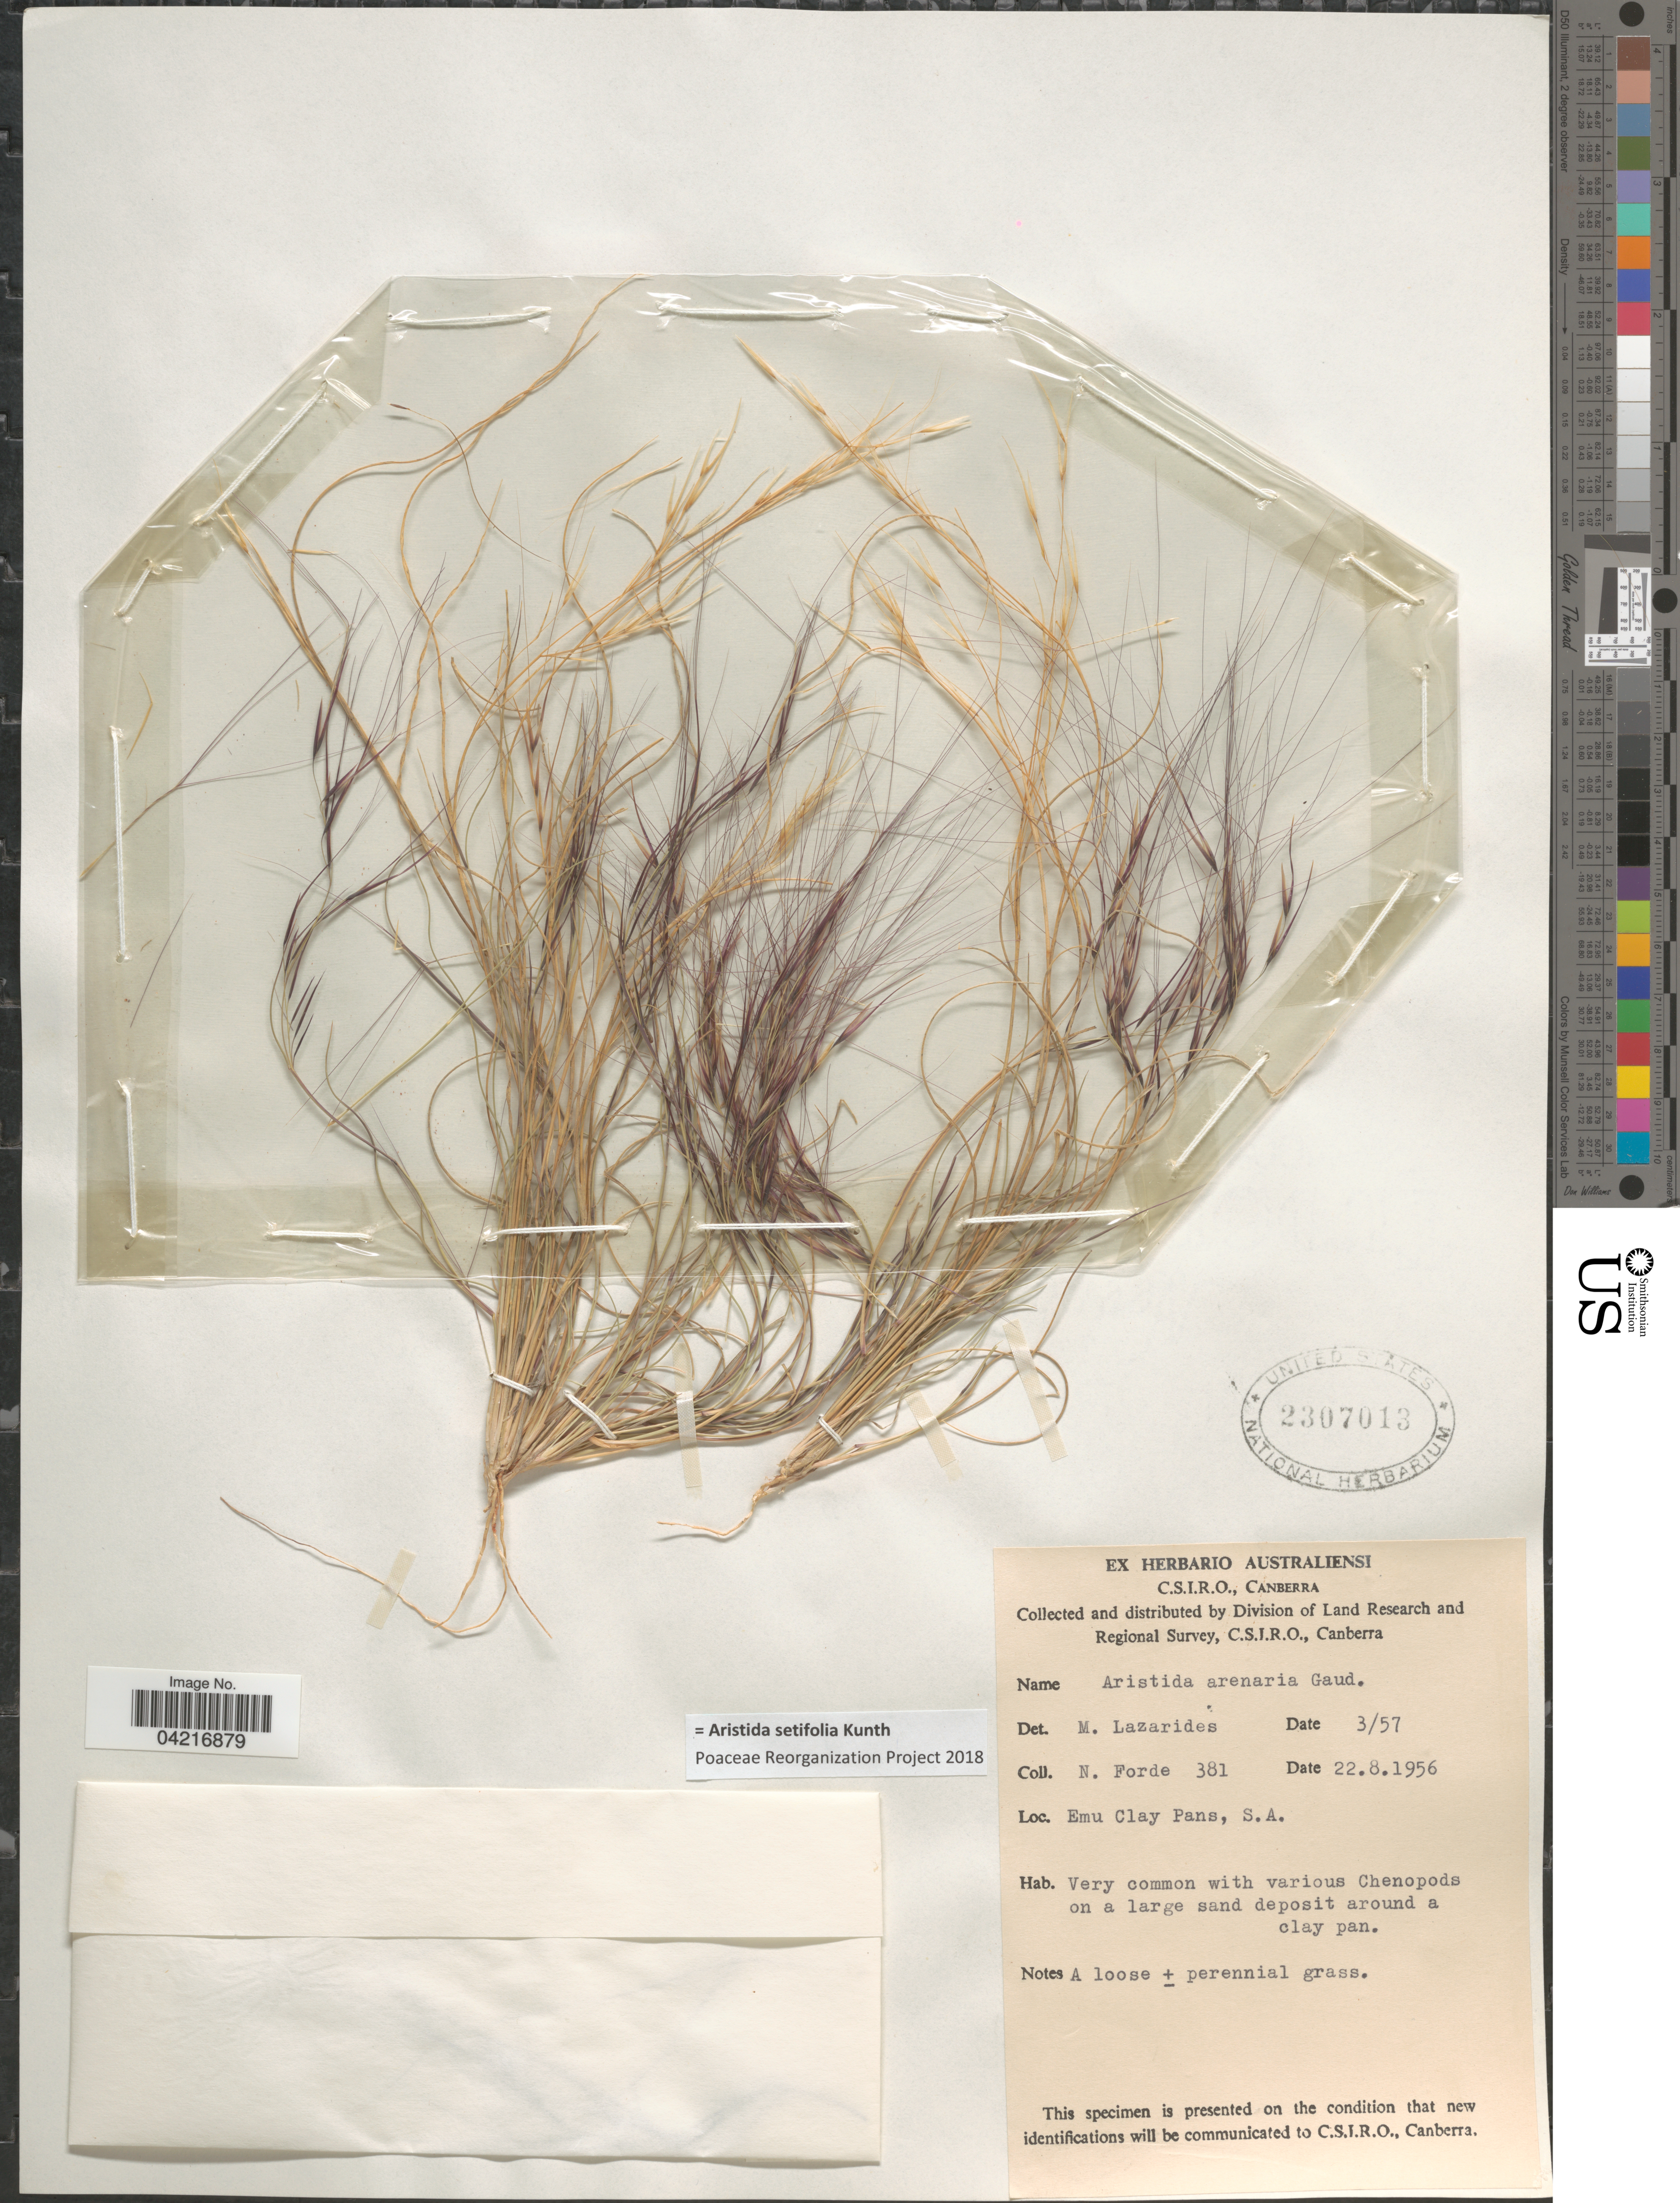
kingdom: Plantae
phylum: Tracheophyta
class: Liliopsida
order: Poales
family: Poaceae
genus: Aristida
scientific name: Aristida setifolia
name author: Kunth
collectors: N. Forde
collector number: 381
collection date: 1956-08-22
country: Australia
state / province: South Australia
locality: Land Research and Regional Survey, C.S.I.R.O. Emu Clay Pans.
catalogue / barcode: US 2307013